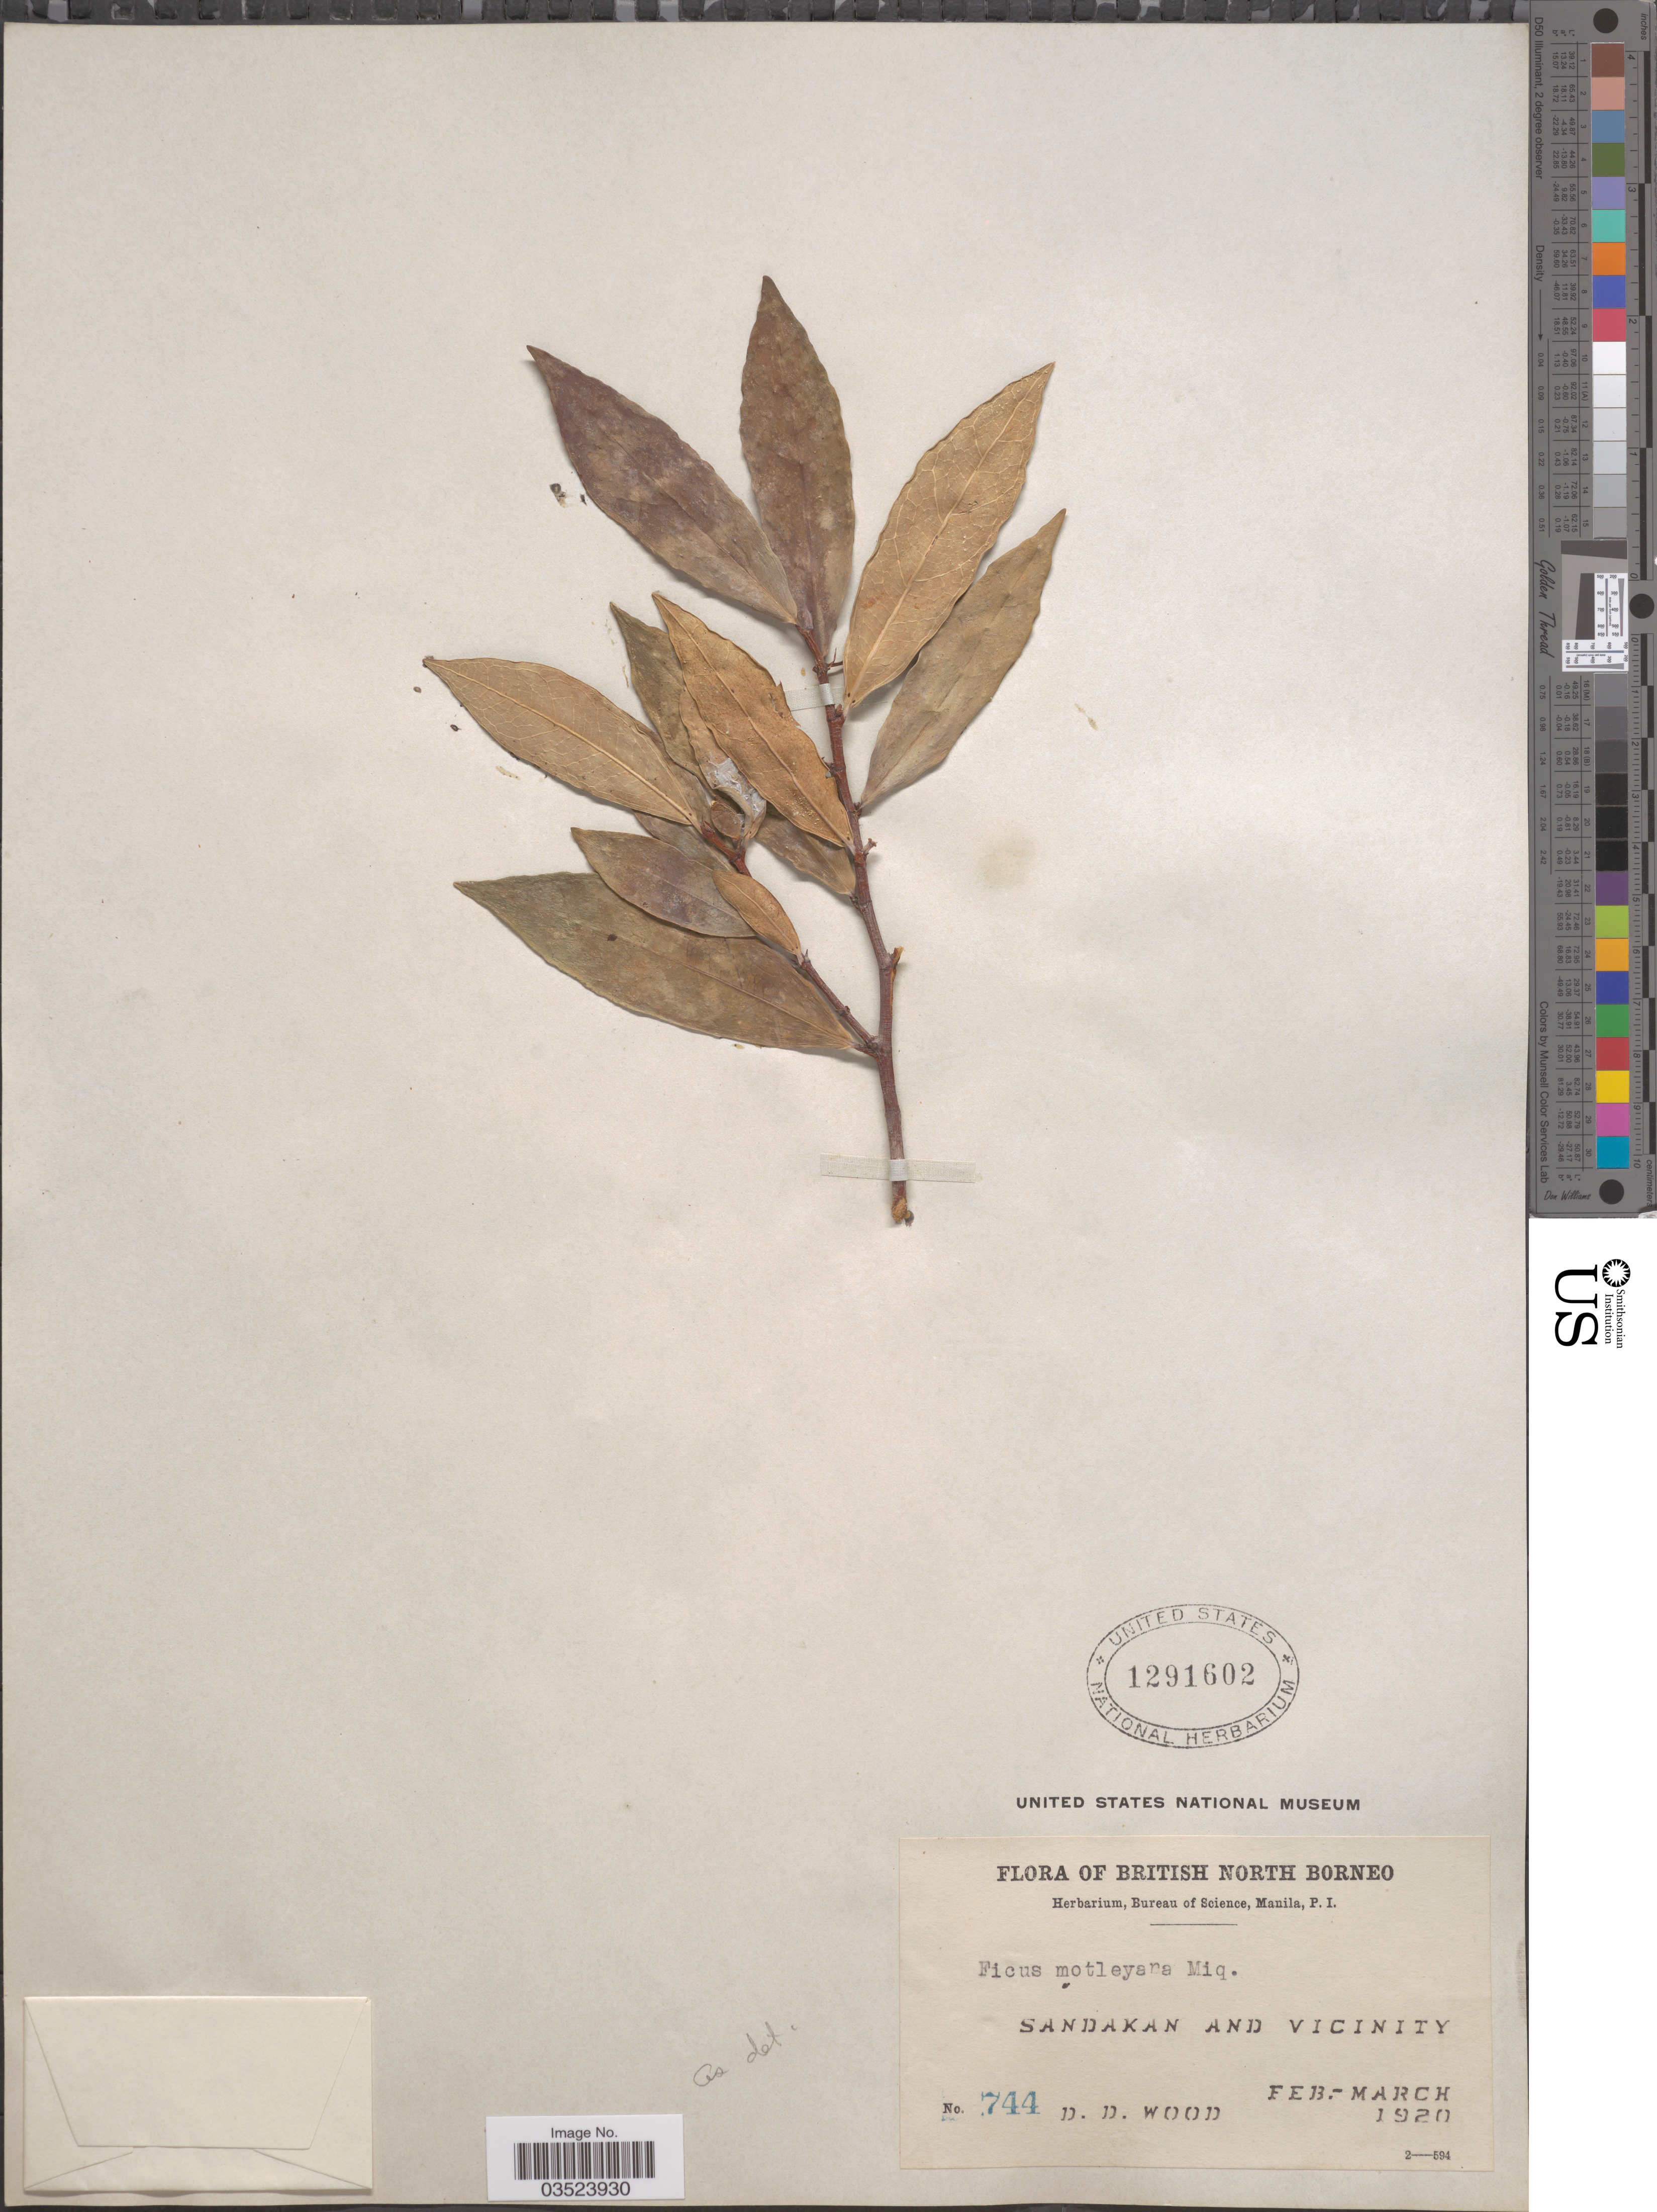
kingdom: Plantae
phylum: Tracheophyta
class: Magnoliopsida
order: Rosales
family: Moraceae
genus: Ficus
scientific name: Ficus motleyana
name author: Miq.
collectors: D. Wood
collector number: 744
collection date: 1920-02/1920-03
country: Malaysia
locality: British North Borneo. Sandakan and vicinity.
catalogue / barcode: US 1291602